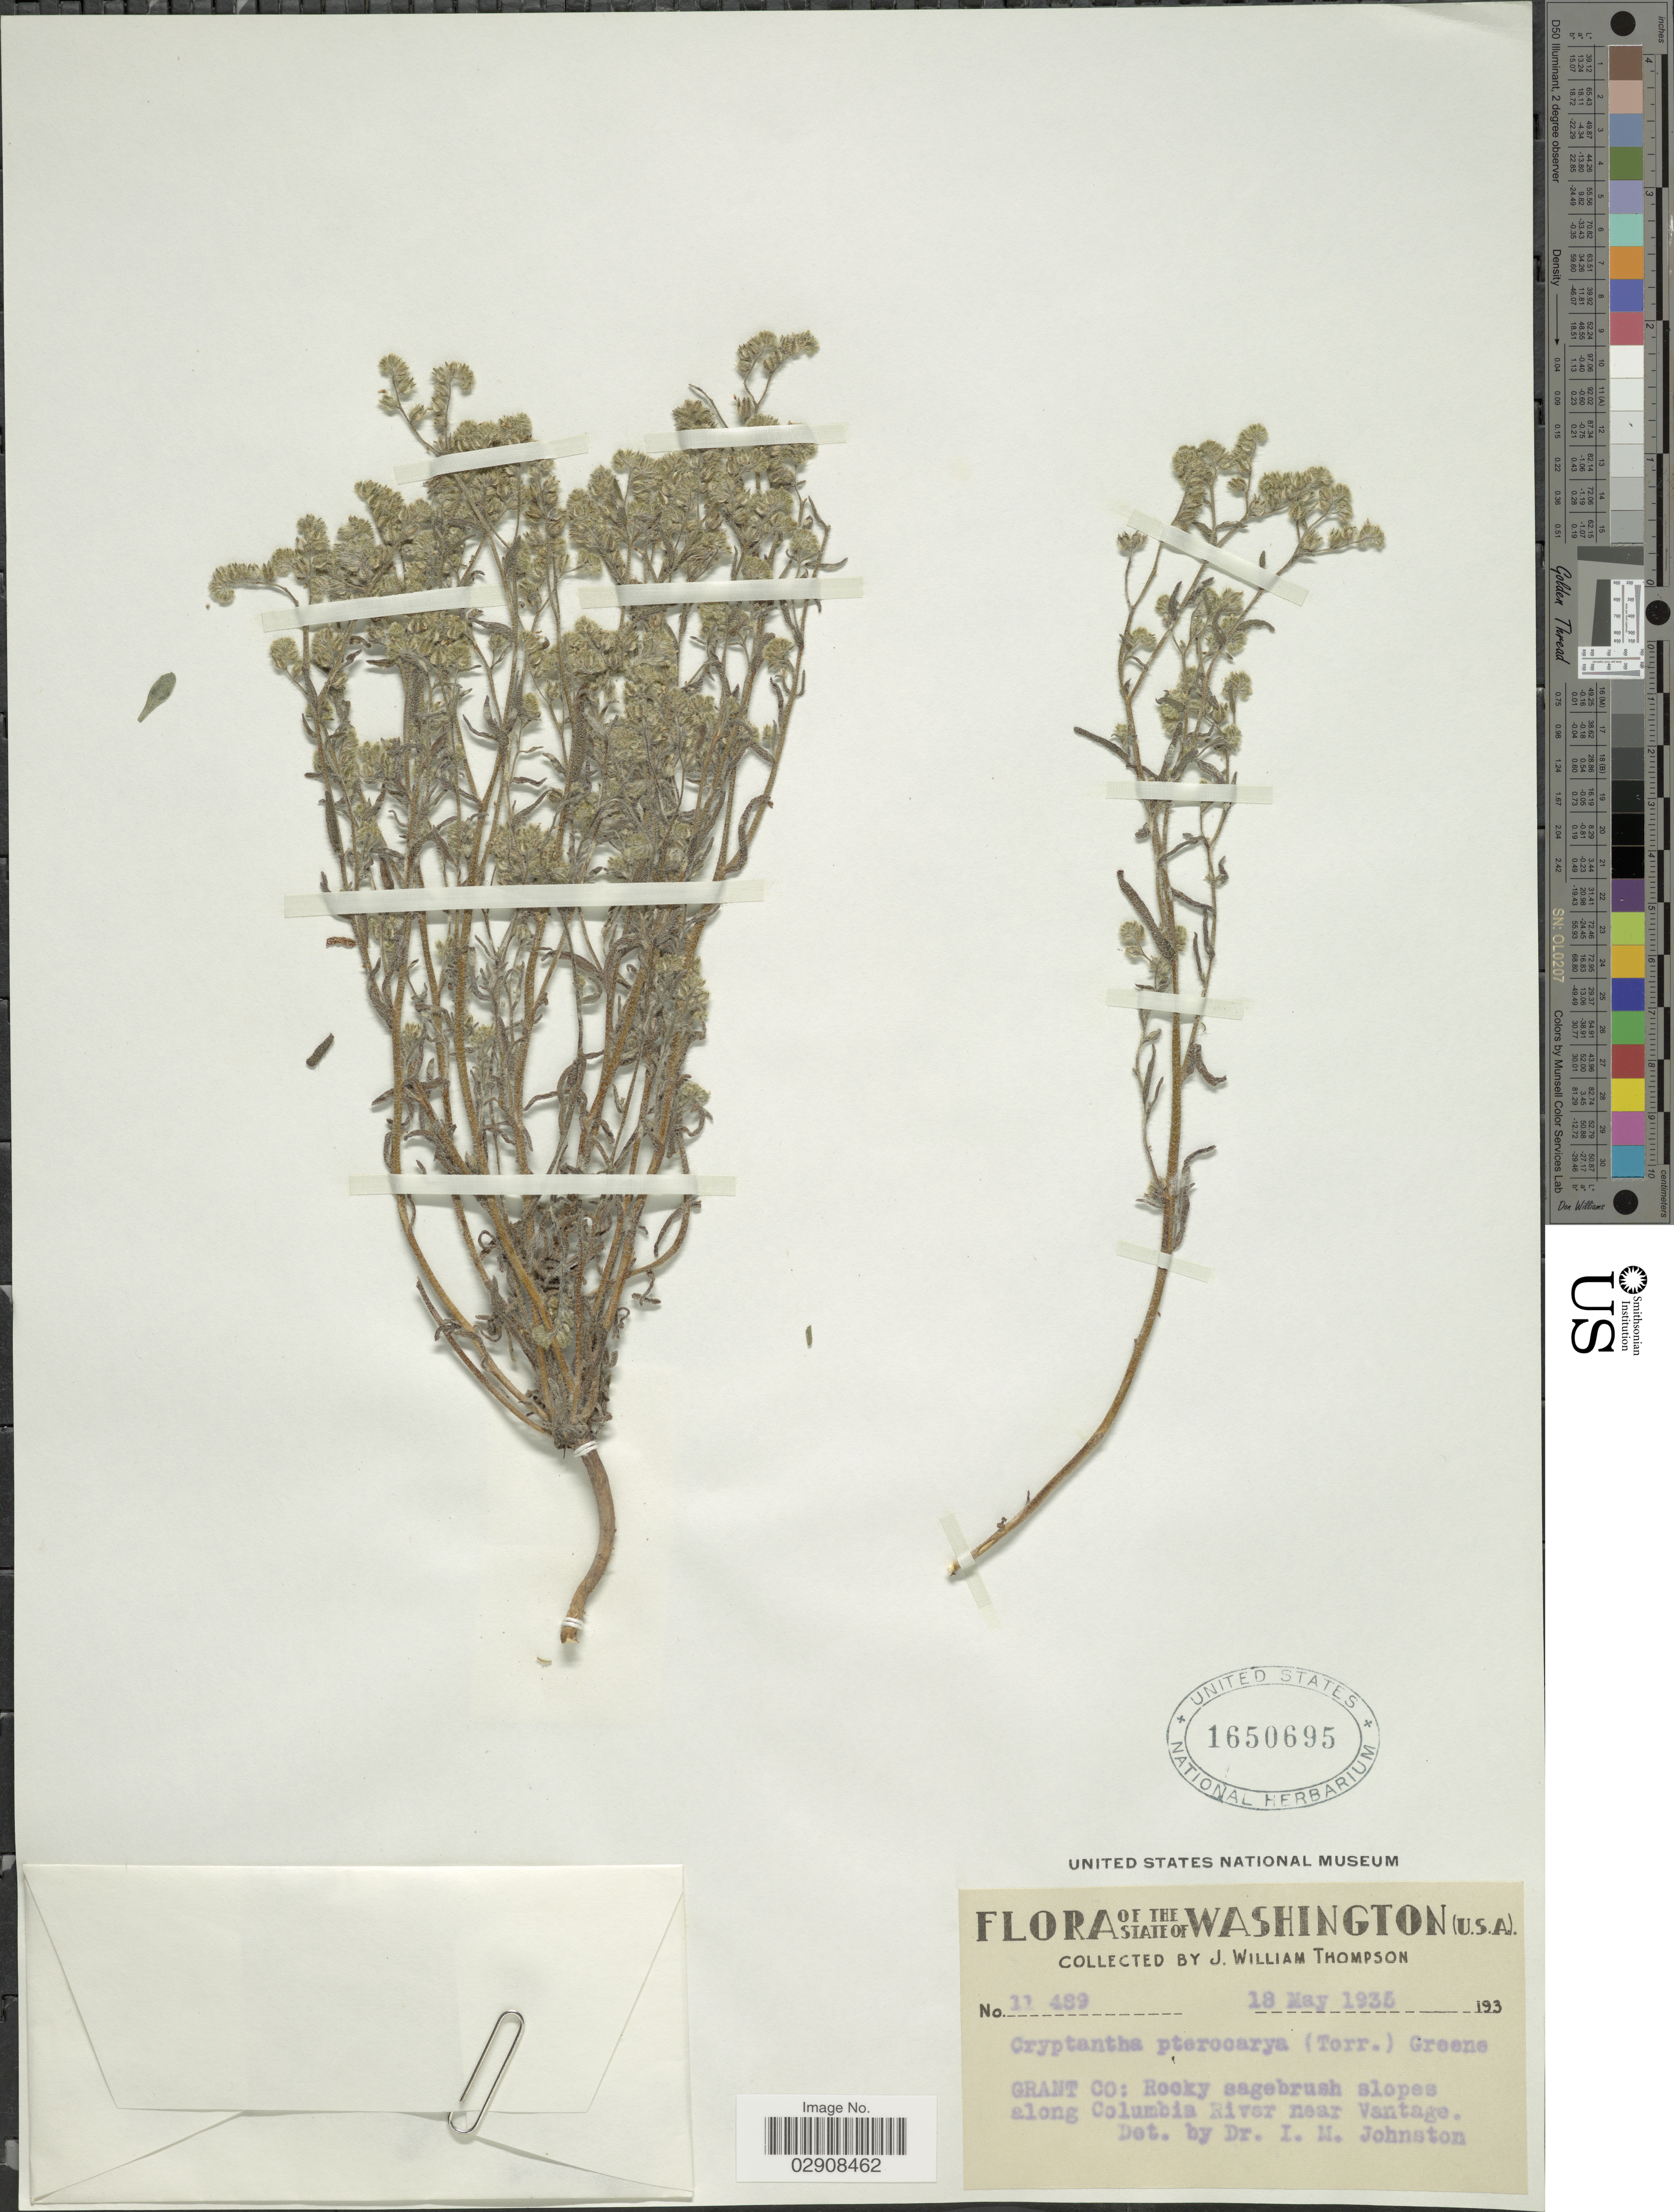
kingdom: Plantae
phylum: Tracheophyta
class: Magnoliopsida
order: Boraginales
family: Boraginaceae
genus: Cryptantha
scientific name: Cryptantha pterocarya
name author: (Torr.) Greene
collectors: J. W. Thompson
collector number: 11489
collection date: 1935-05-18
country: United States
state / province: Washington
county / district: Grant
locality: Grant Co: Rocky sagebrush slopes along Columbia River near Vantage.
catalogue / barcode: US 1650695